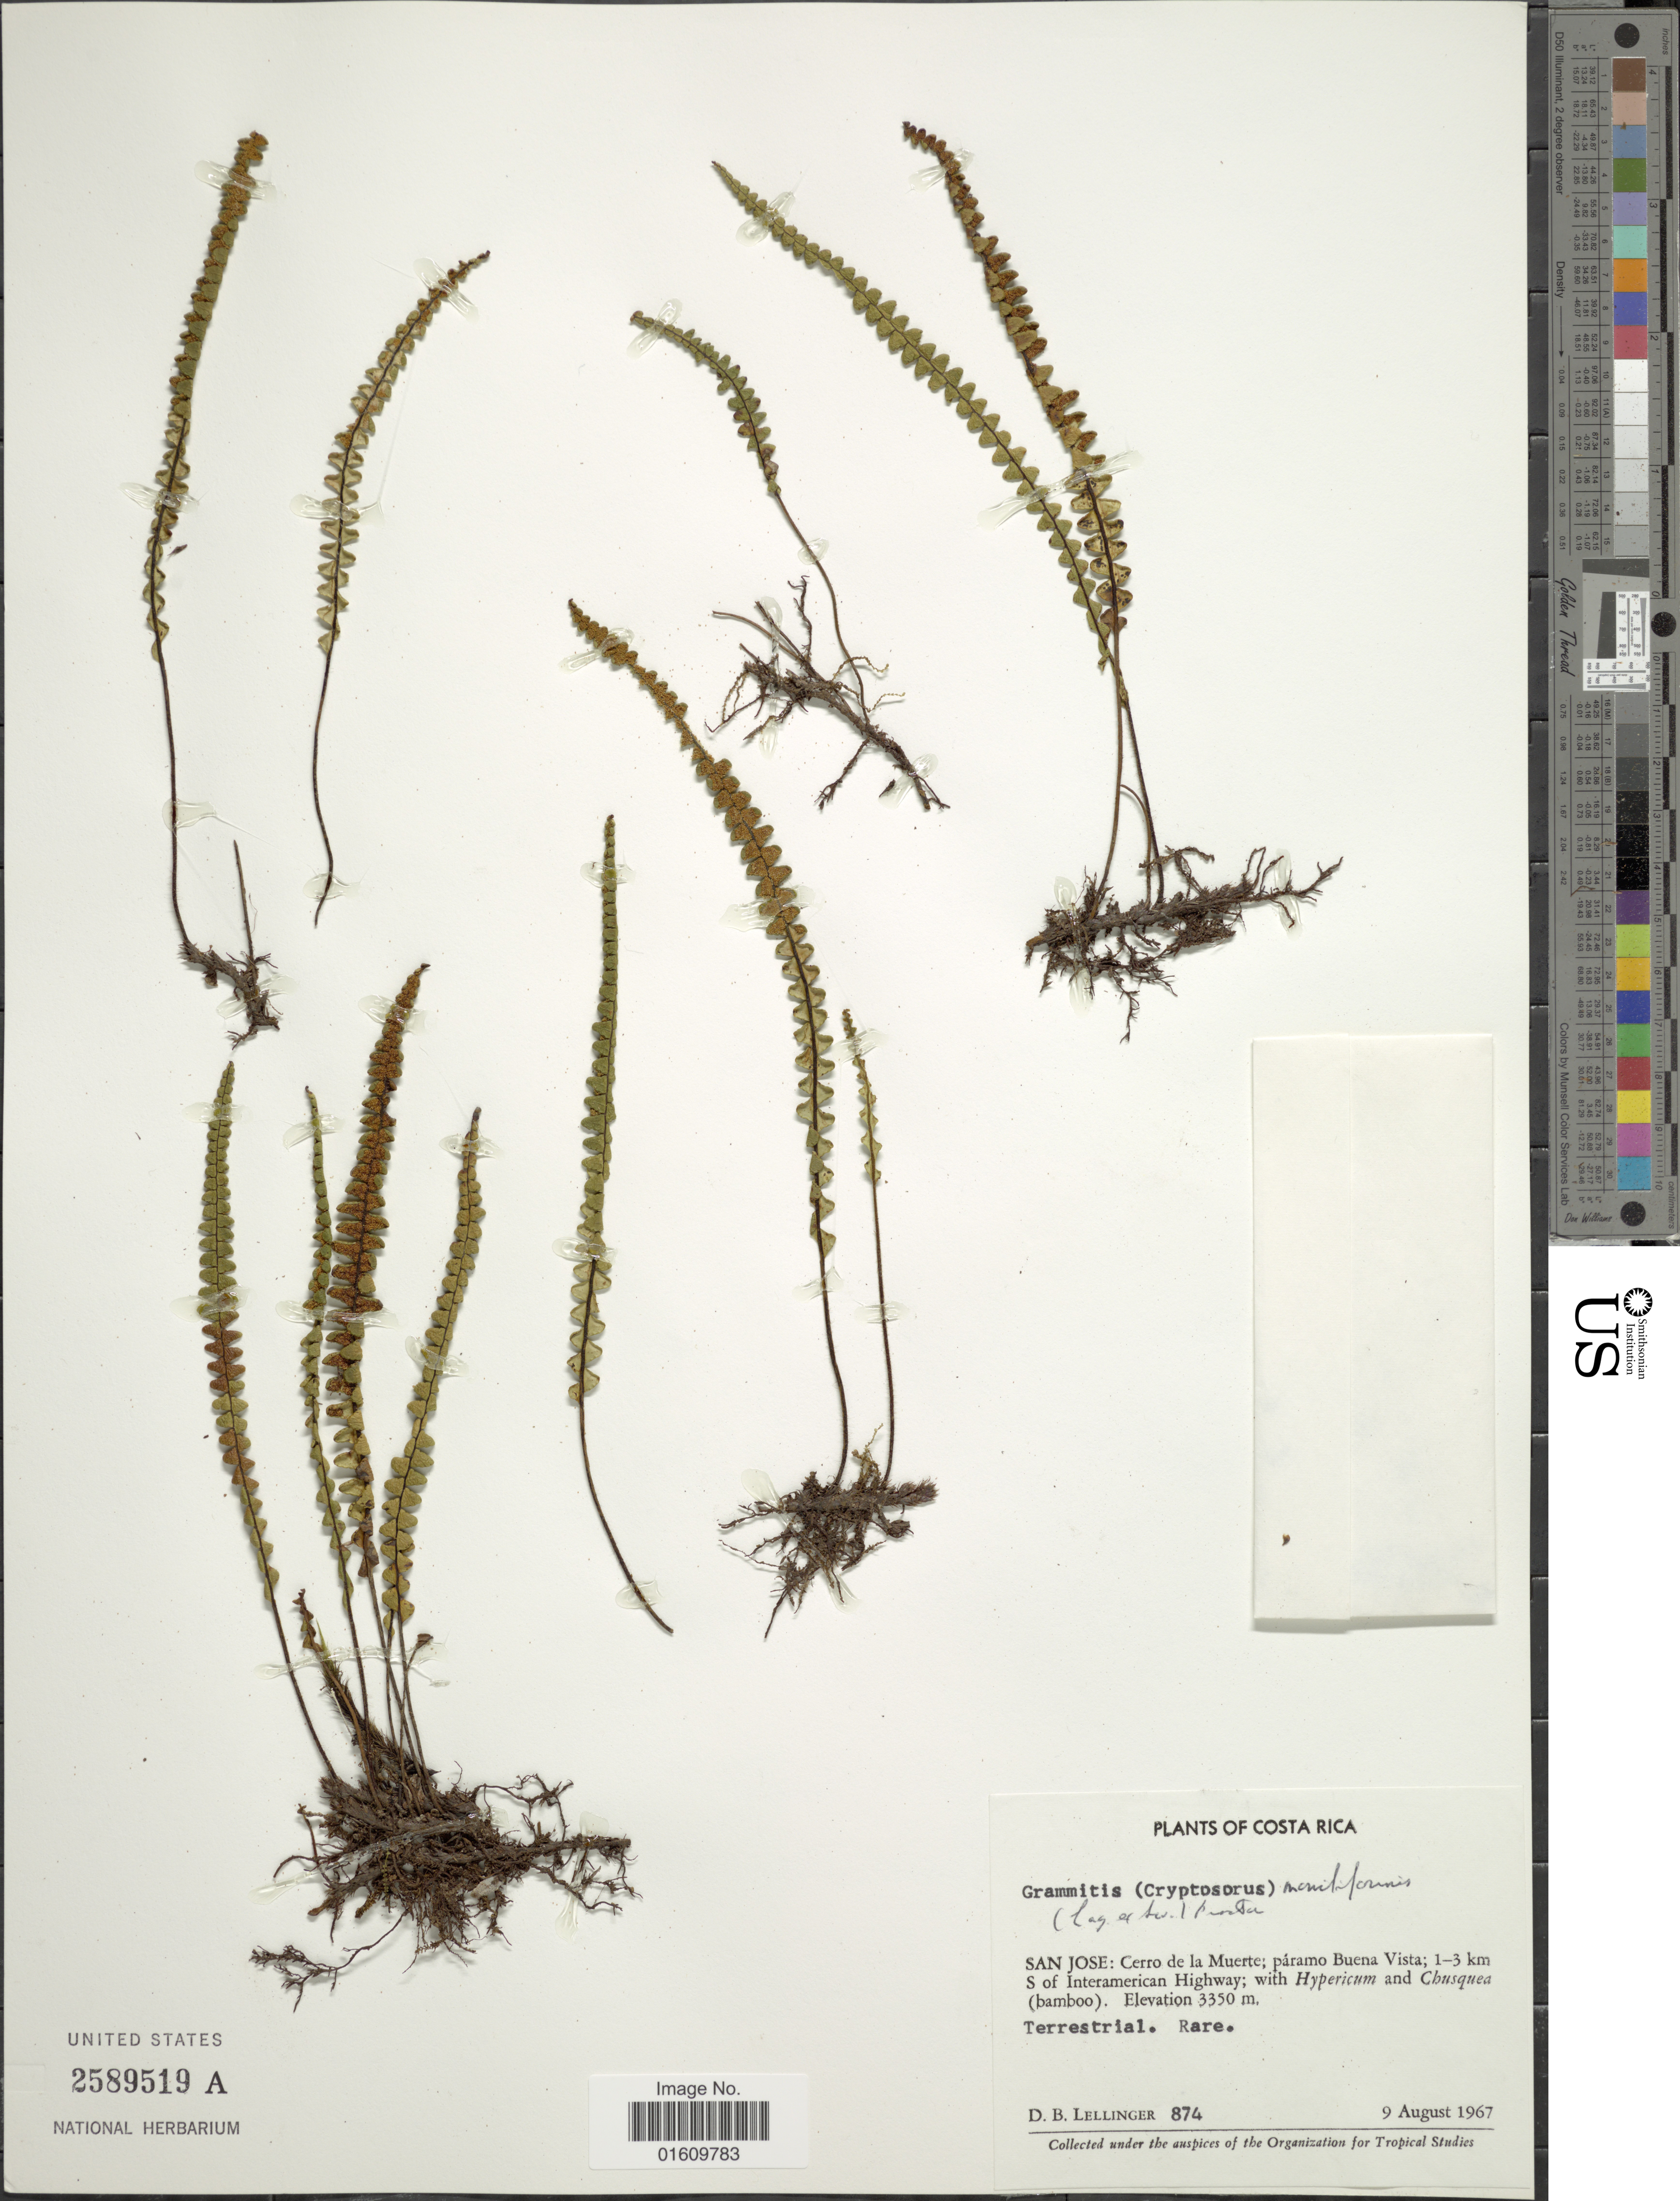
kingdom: Plantae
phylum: Tracheophyta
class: Polypodiopsida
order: Polypodiales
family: Polypodiaceae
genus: Melpomene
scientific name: Melpomene moniliformis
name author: (Lag. ex Sw.) A.R. Sm. & R.C. Moran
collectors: D. B. Lellinger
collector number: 874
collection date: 1967-08-09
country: Costa Rica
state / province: San José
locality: Cerro de la Muerte; Paramo Buena vista; 1-3 km S of Interamerican Highway.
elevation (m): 3350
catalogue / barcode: US 2589519A